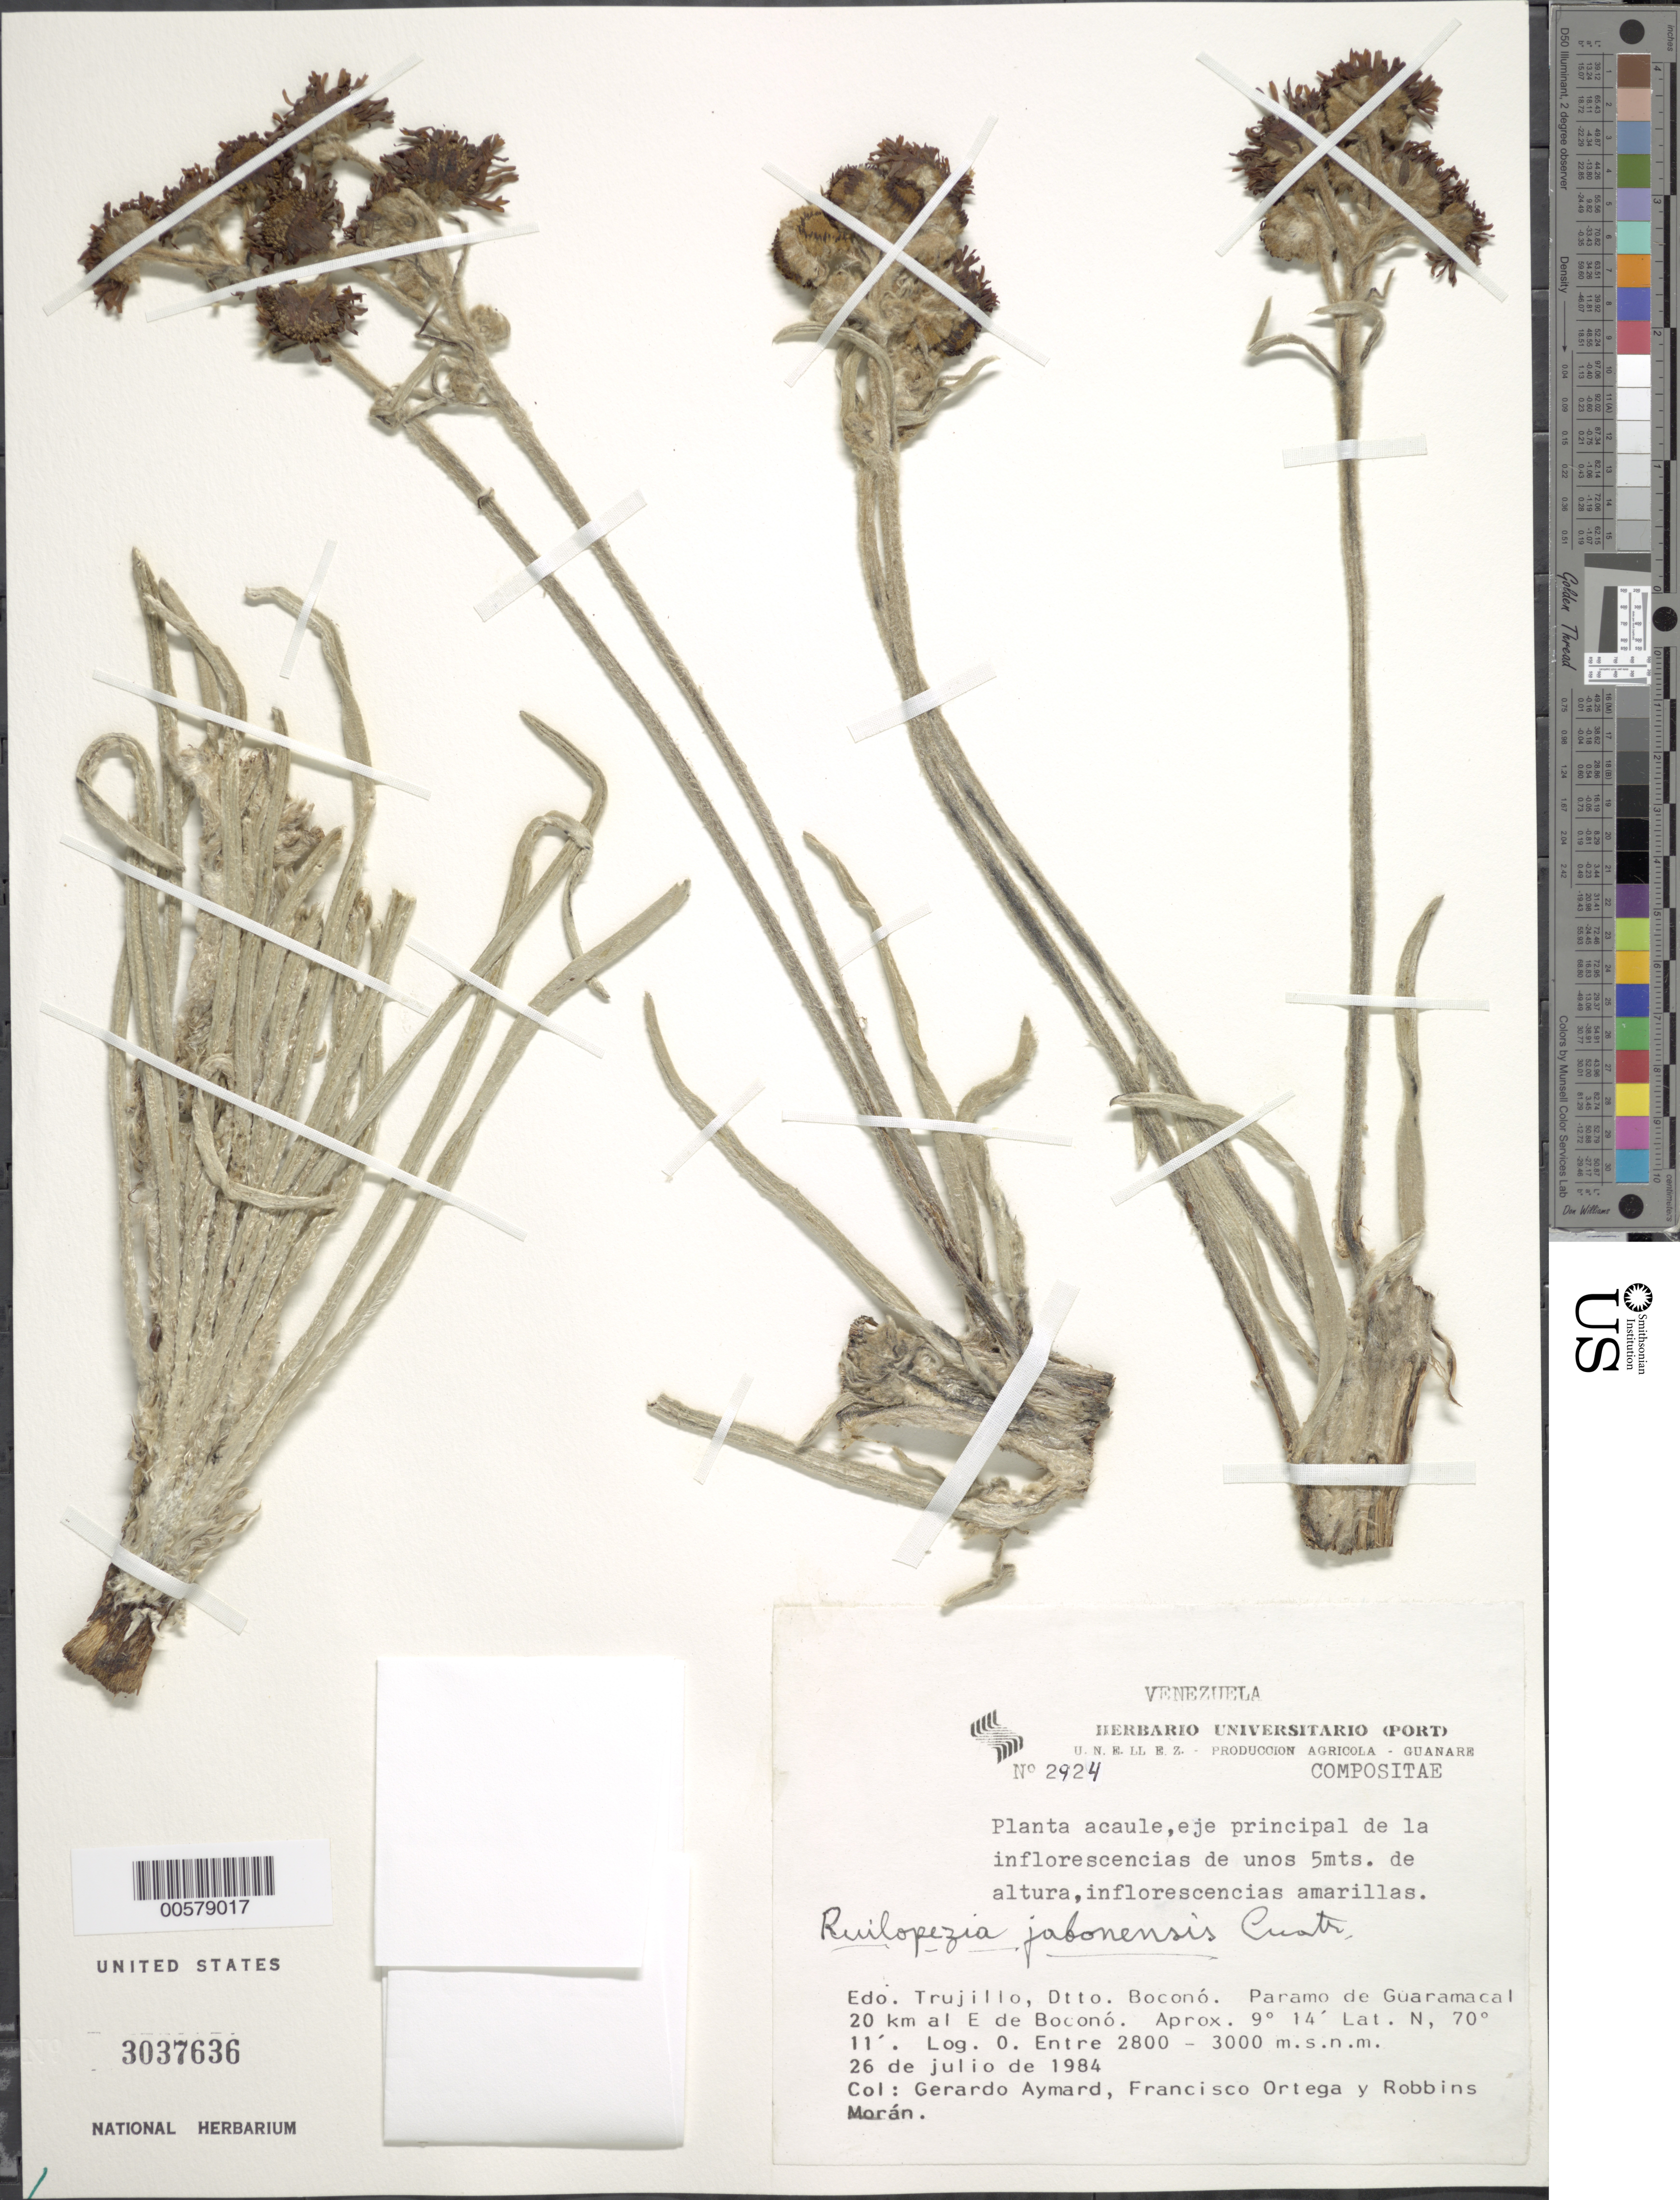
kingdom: Plantae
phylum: Tracheophyta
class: Magnoliopsida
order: Asterales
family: Asteraceae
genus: Ruilopezia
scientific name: Ruilopezia jabonensis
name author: (Cuatrec.) Cuatrec.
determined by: Cuatrecasas, J.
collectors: G. A. Aymard, F. J. Ortega & R. V. Moran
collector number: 2924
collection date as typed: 26 Jul 1984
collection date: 1984-07-26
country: Venezuela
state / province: Trujillo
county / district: Boconó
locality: Páramo de Guaramacal 20 km E of Boconó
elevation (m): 2800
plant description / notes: PORT, US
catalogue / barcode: US 3037636